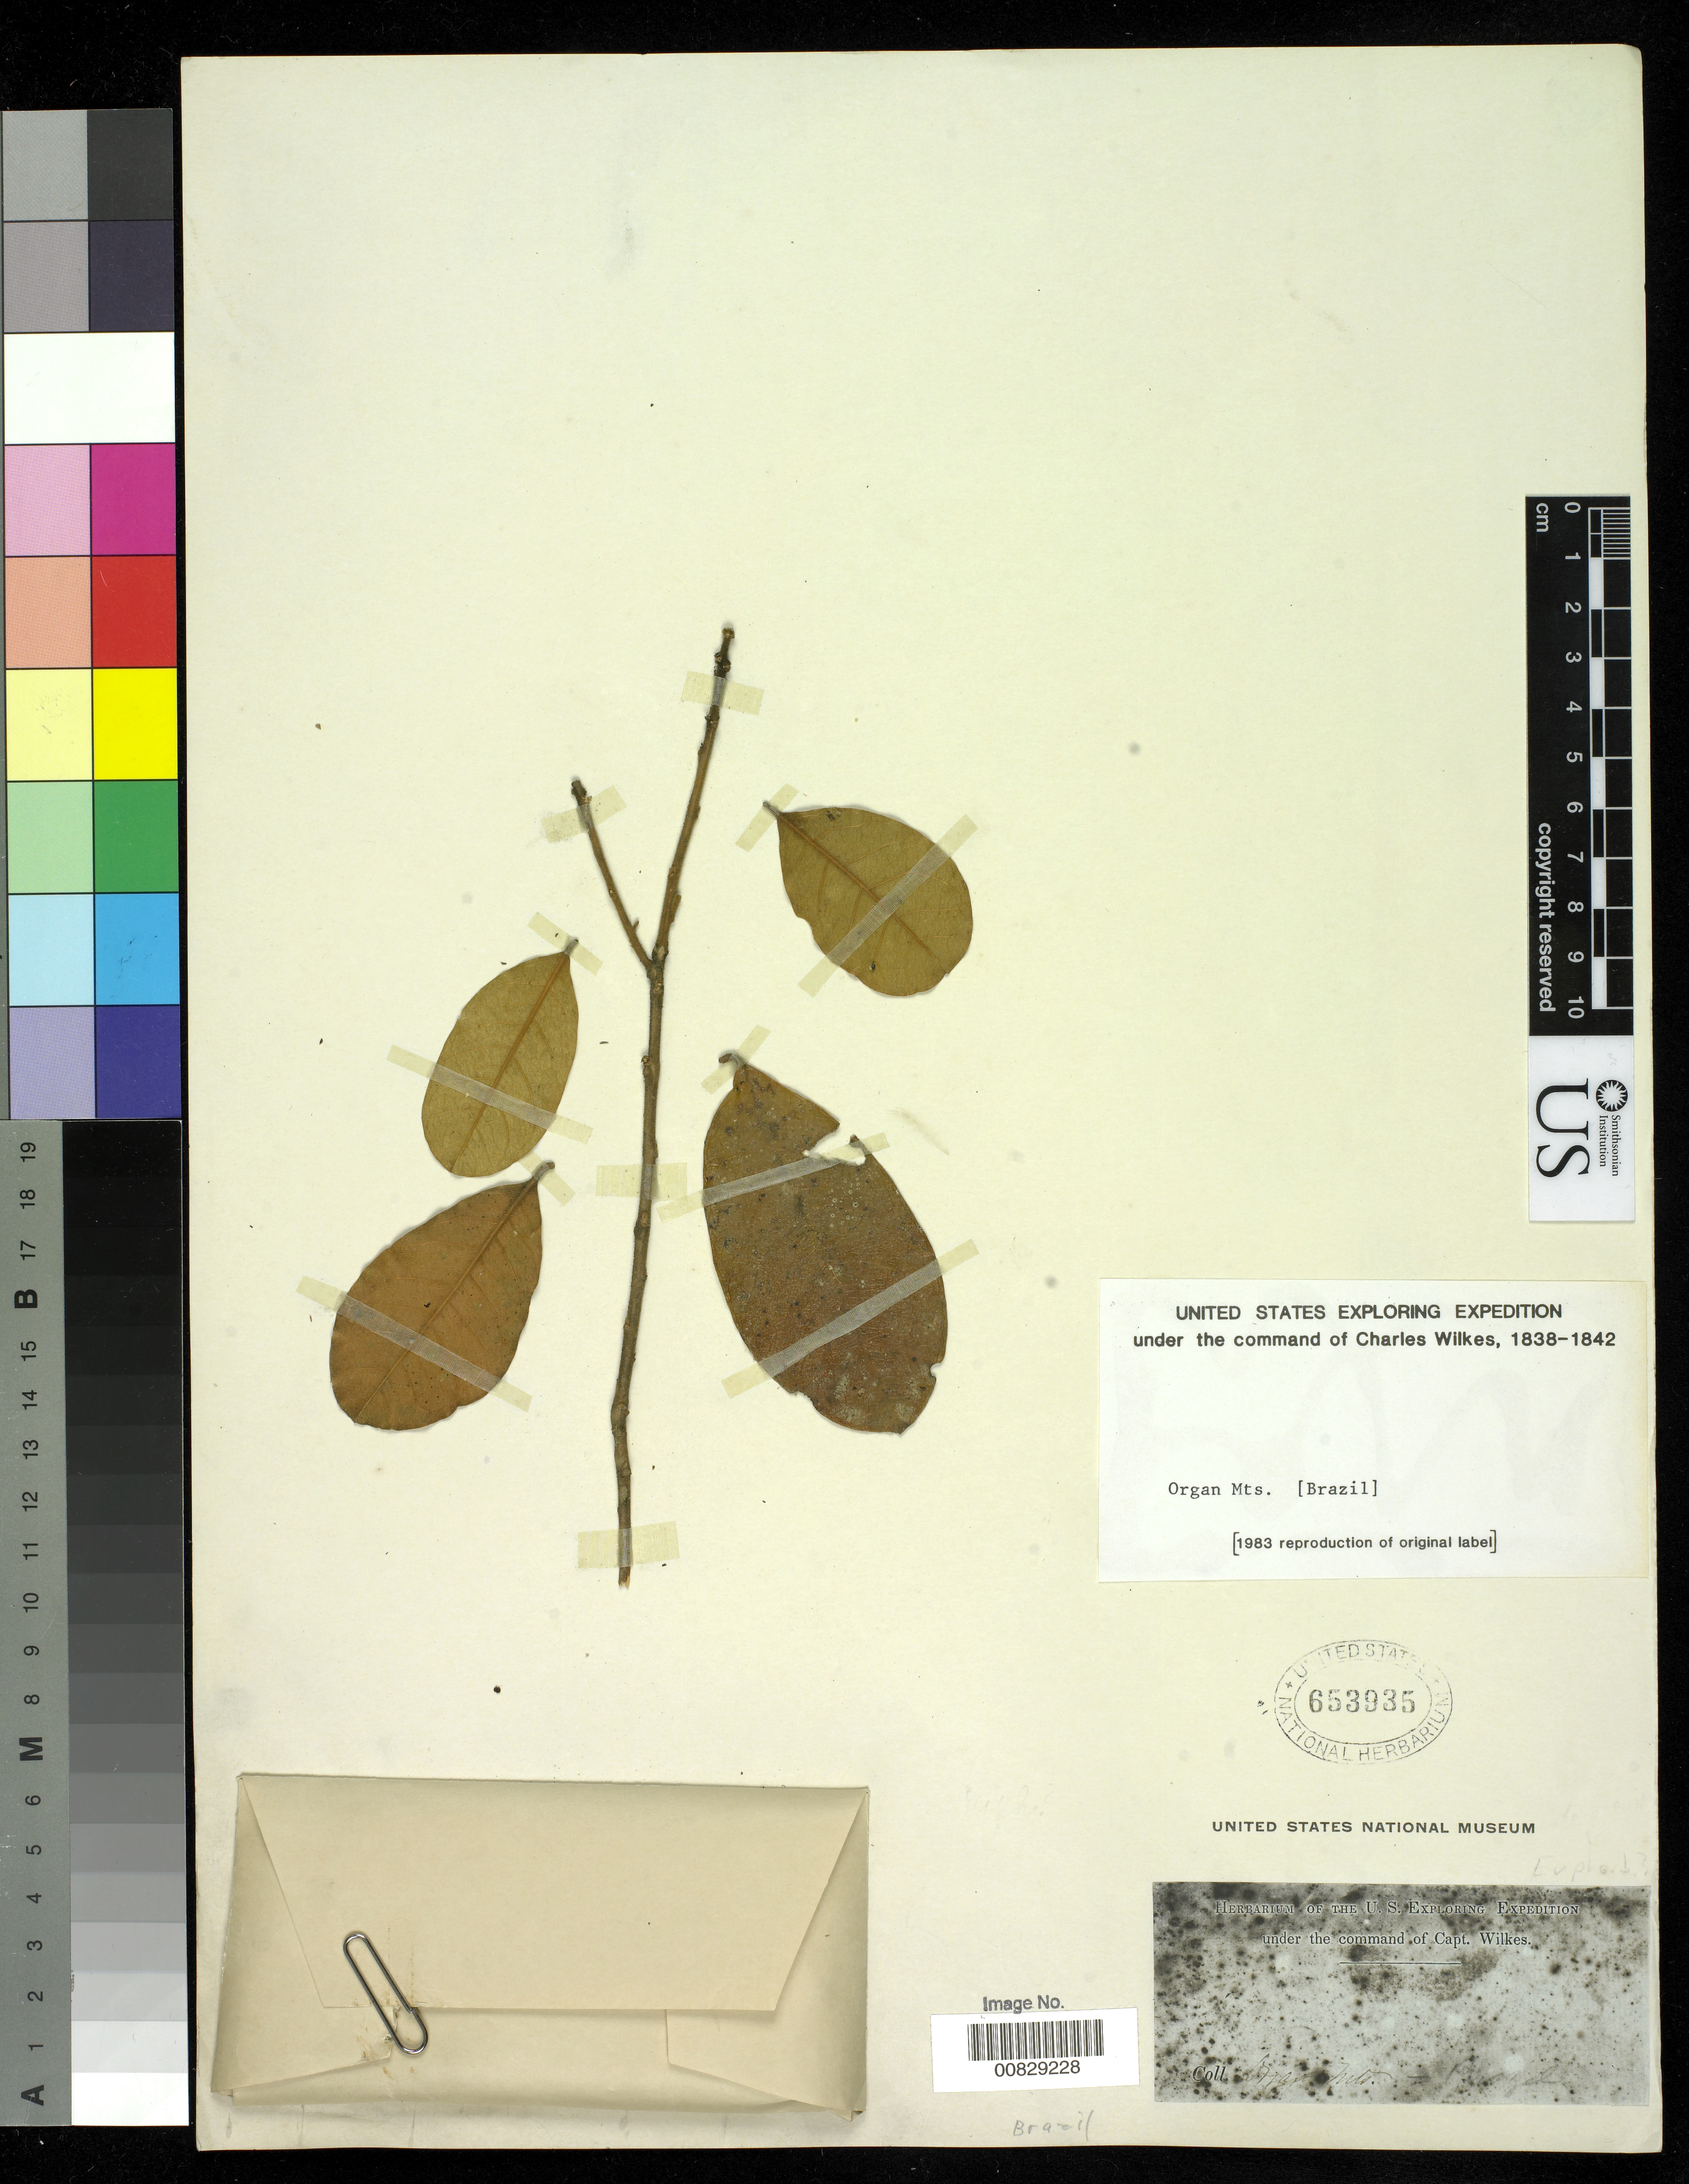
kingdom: Plantae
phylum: Tracheophyta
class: Magnoliopsida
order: Asterales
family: Asteraceae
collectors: Wilkes Explor. Exped.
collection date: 1838/1842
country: Brazil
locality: Organ Mts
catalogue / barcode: US 65393